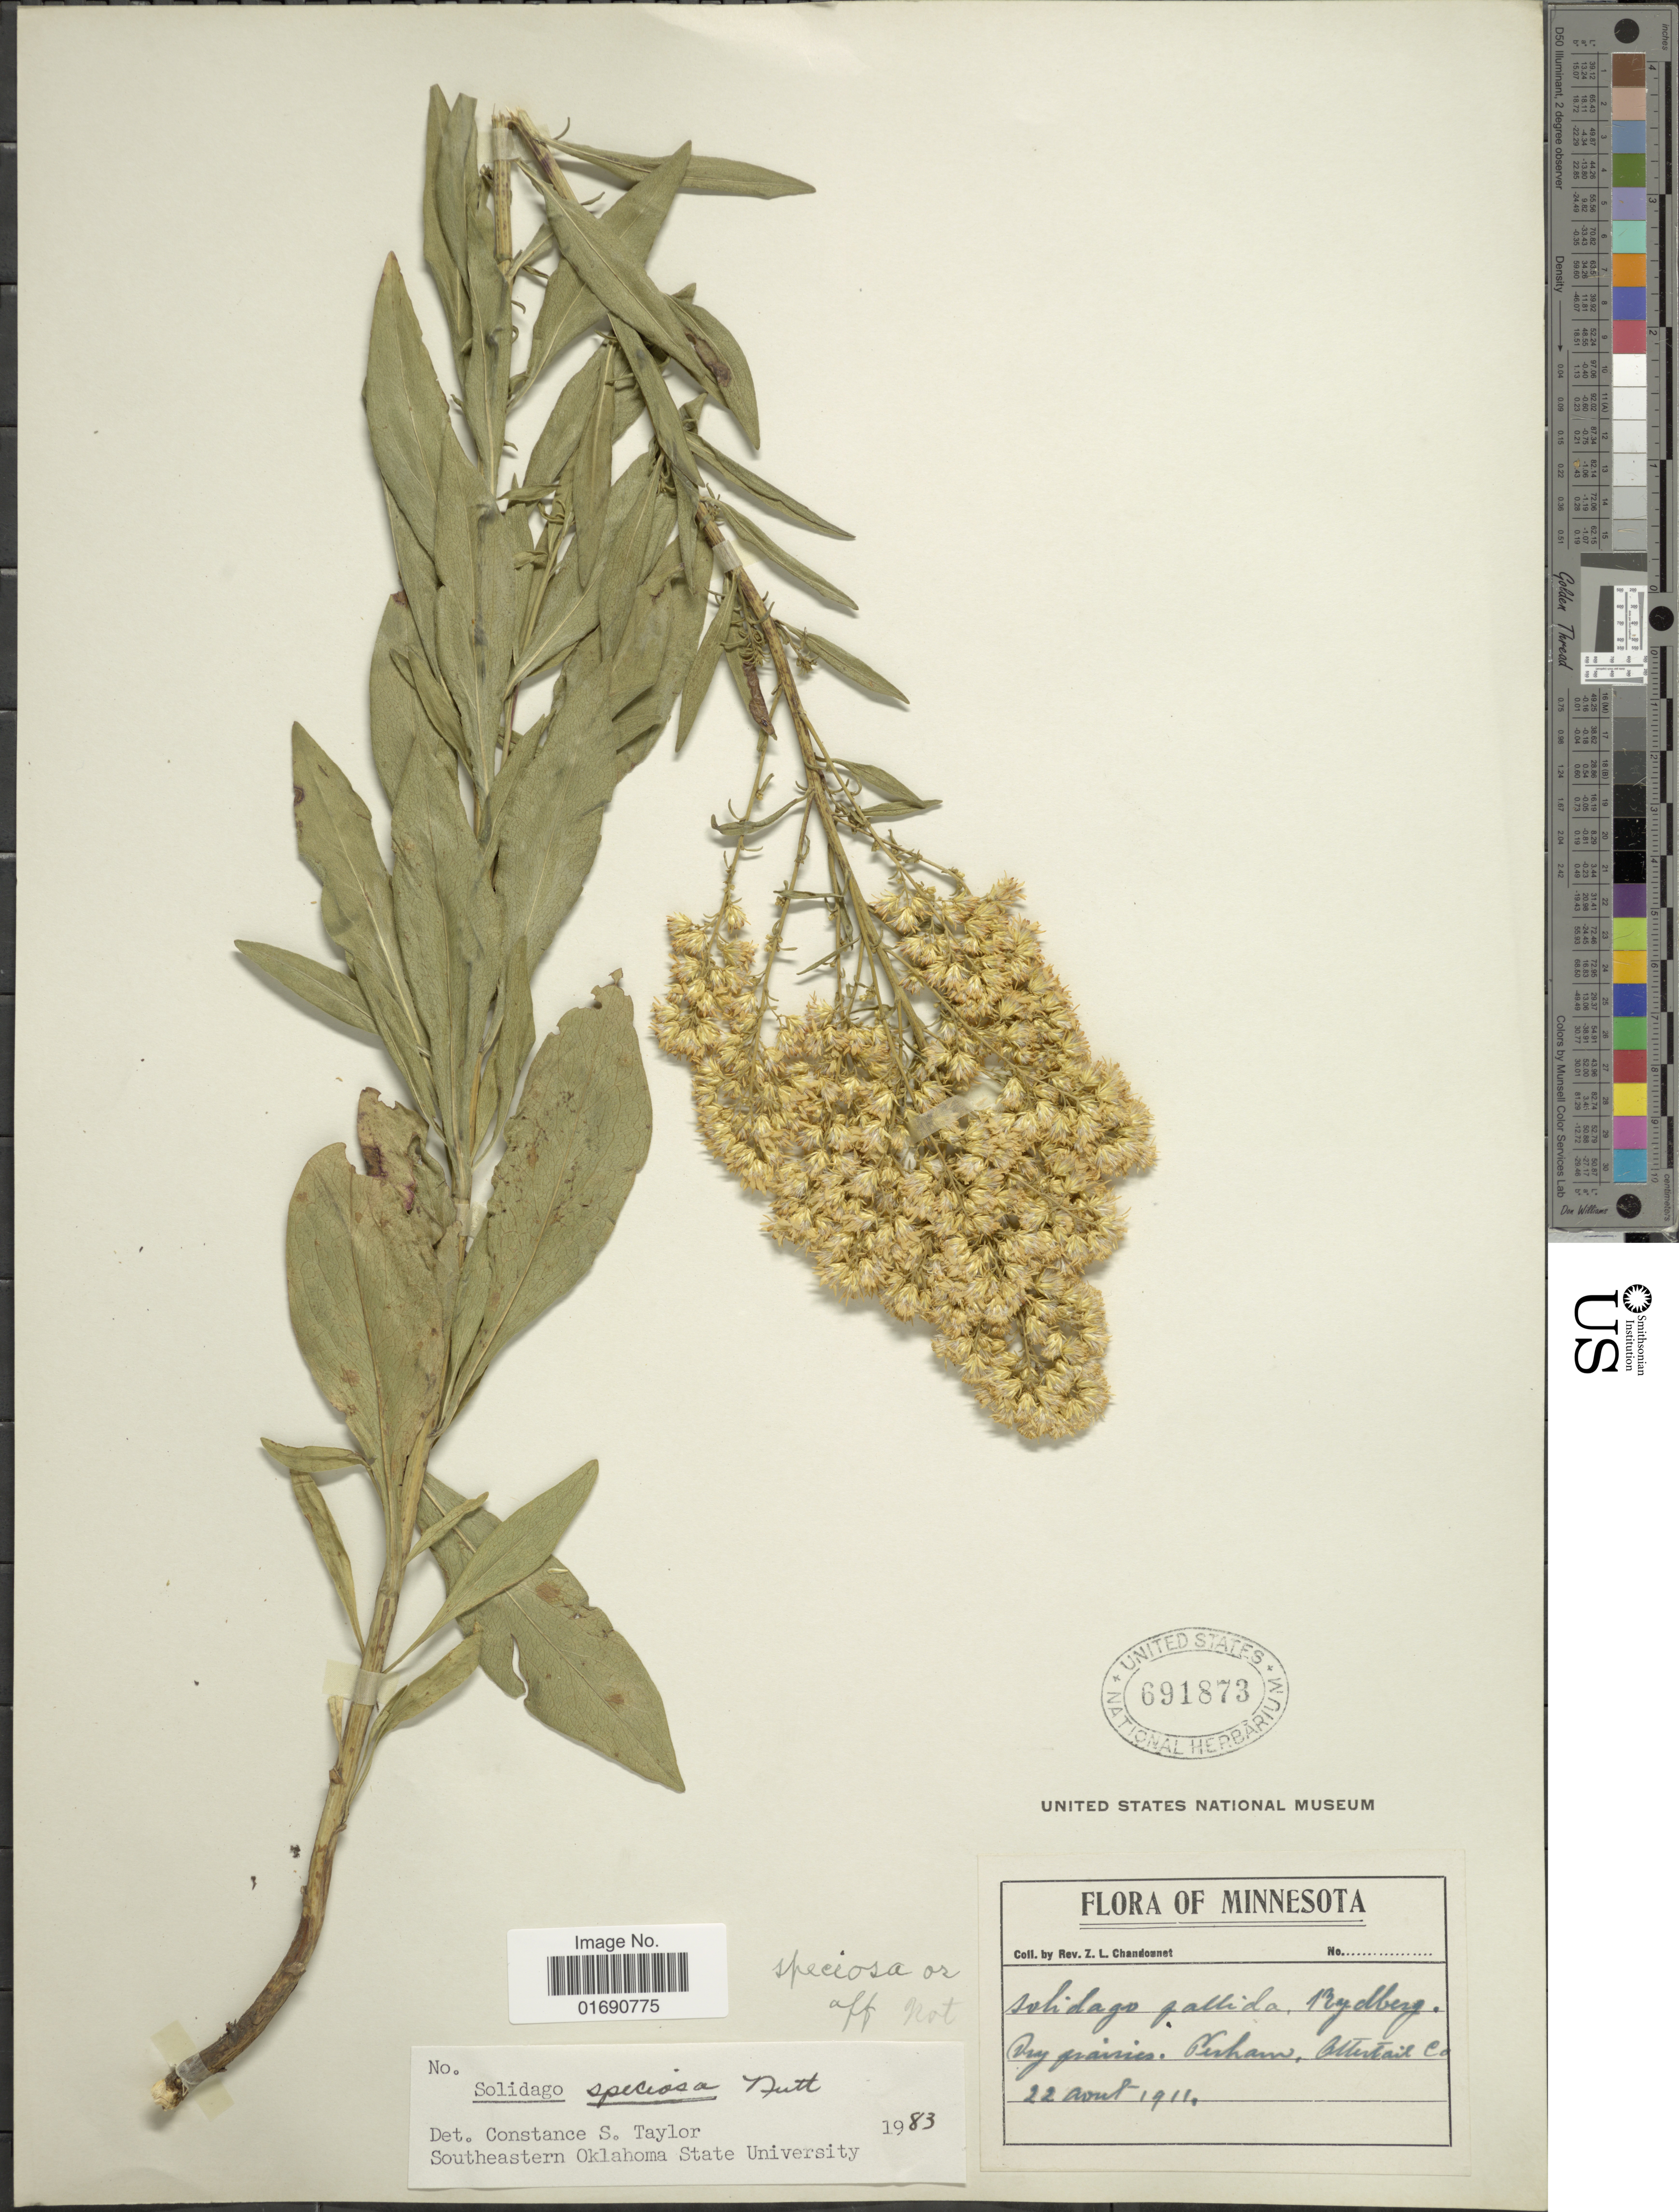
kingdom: Plantae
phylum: Tracheophyta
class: Magnoliopsida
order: Asterales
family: Asteraceae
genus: Solidago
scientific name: Solidago speciosa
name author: Nutt.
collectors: Z. Chandonnet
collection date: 1911-08-22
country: United States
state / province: Minnesota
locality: Dry prairies, Perham, Ottertail Co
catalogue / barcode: US 691873